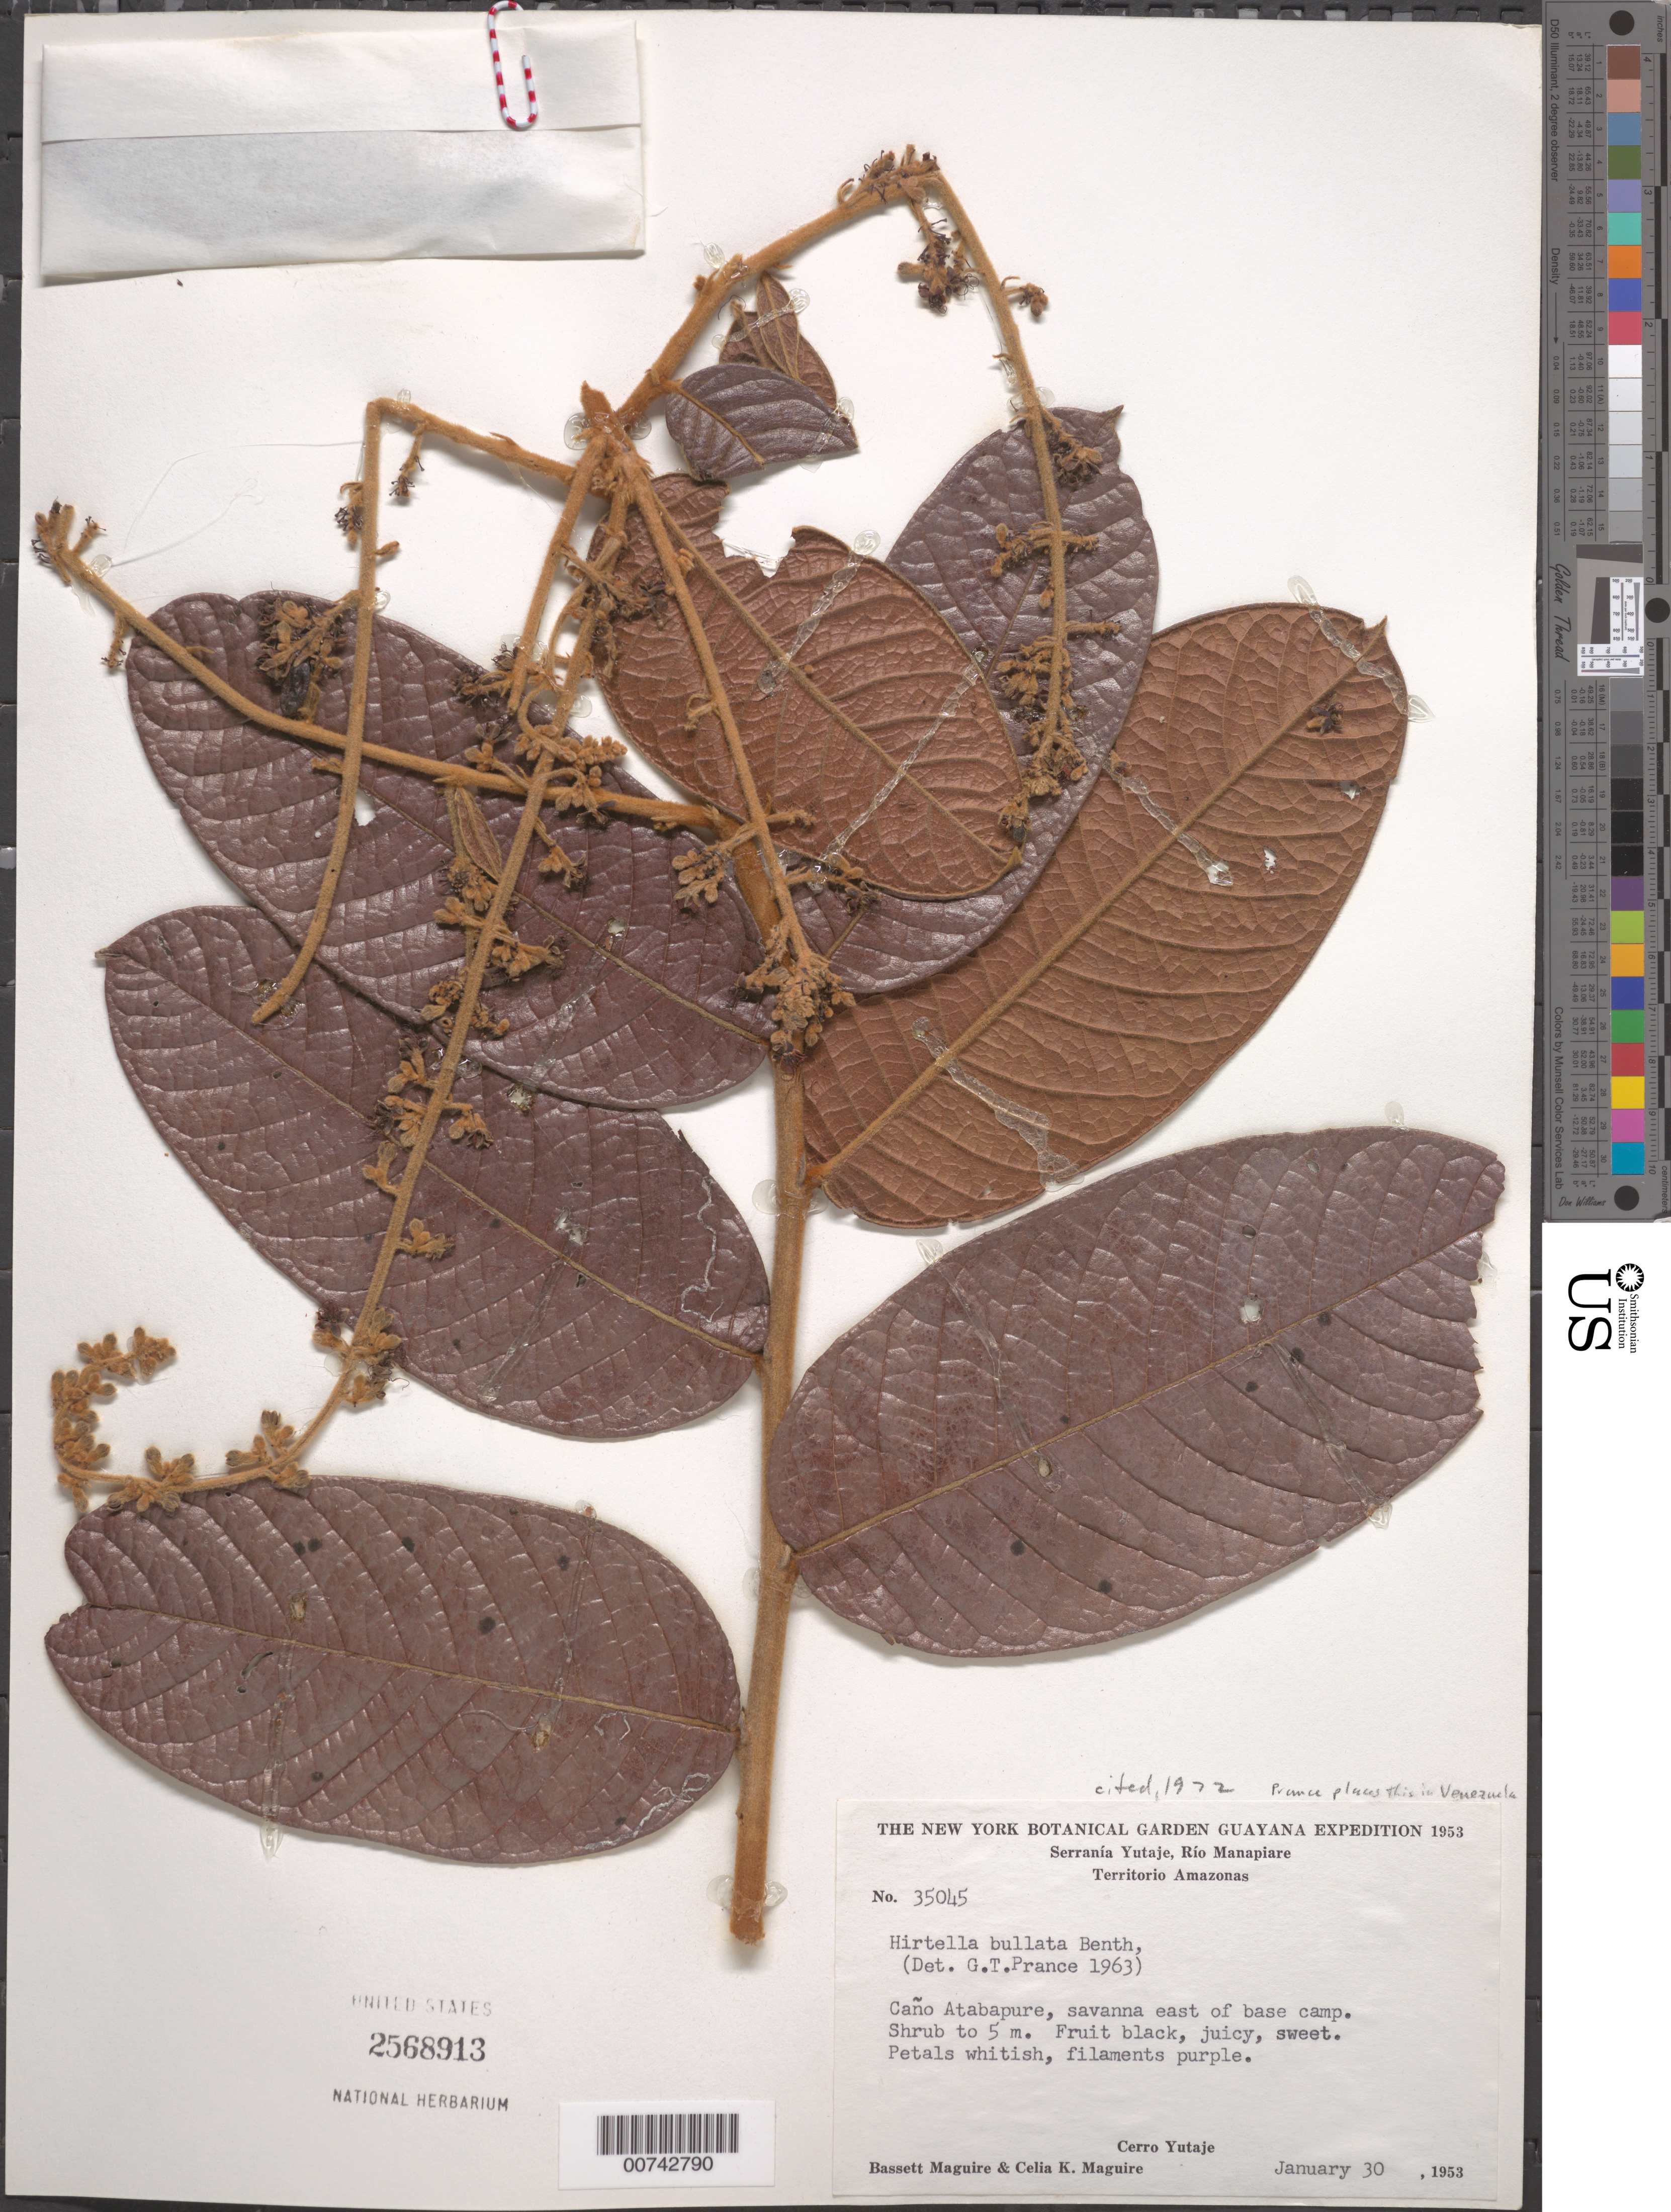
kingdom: Plantae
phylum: Tracheophyta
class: Magnoliopsida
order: Malpighiales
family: Chrysobalanaceae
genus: Hirtella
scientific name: Hirtella bullata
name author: Benth.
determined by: Prance, G. T.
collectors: B. Maguire & C. K. Maguire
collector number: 35045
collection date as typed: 30-Jan-53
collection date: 1953-01-30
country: Venezuela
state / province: Amazonas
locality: Cerro Yutajé, Caño Atabapure, east of base camp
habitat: Savanna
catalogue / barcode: US 2568913